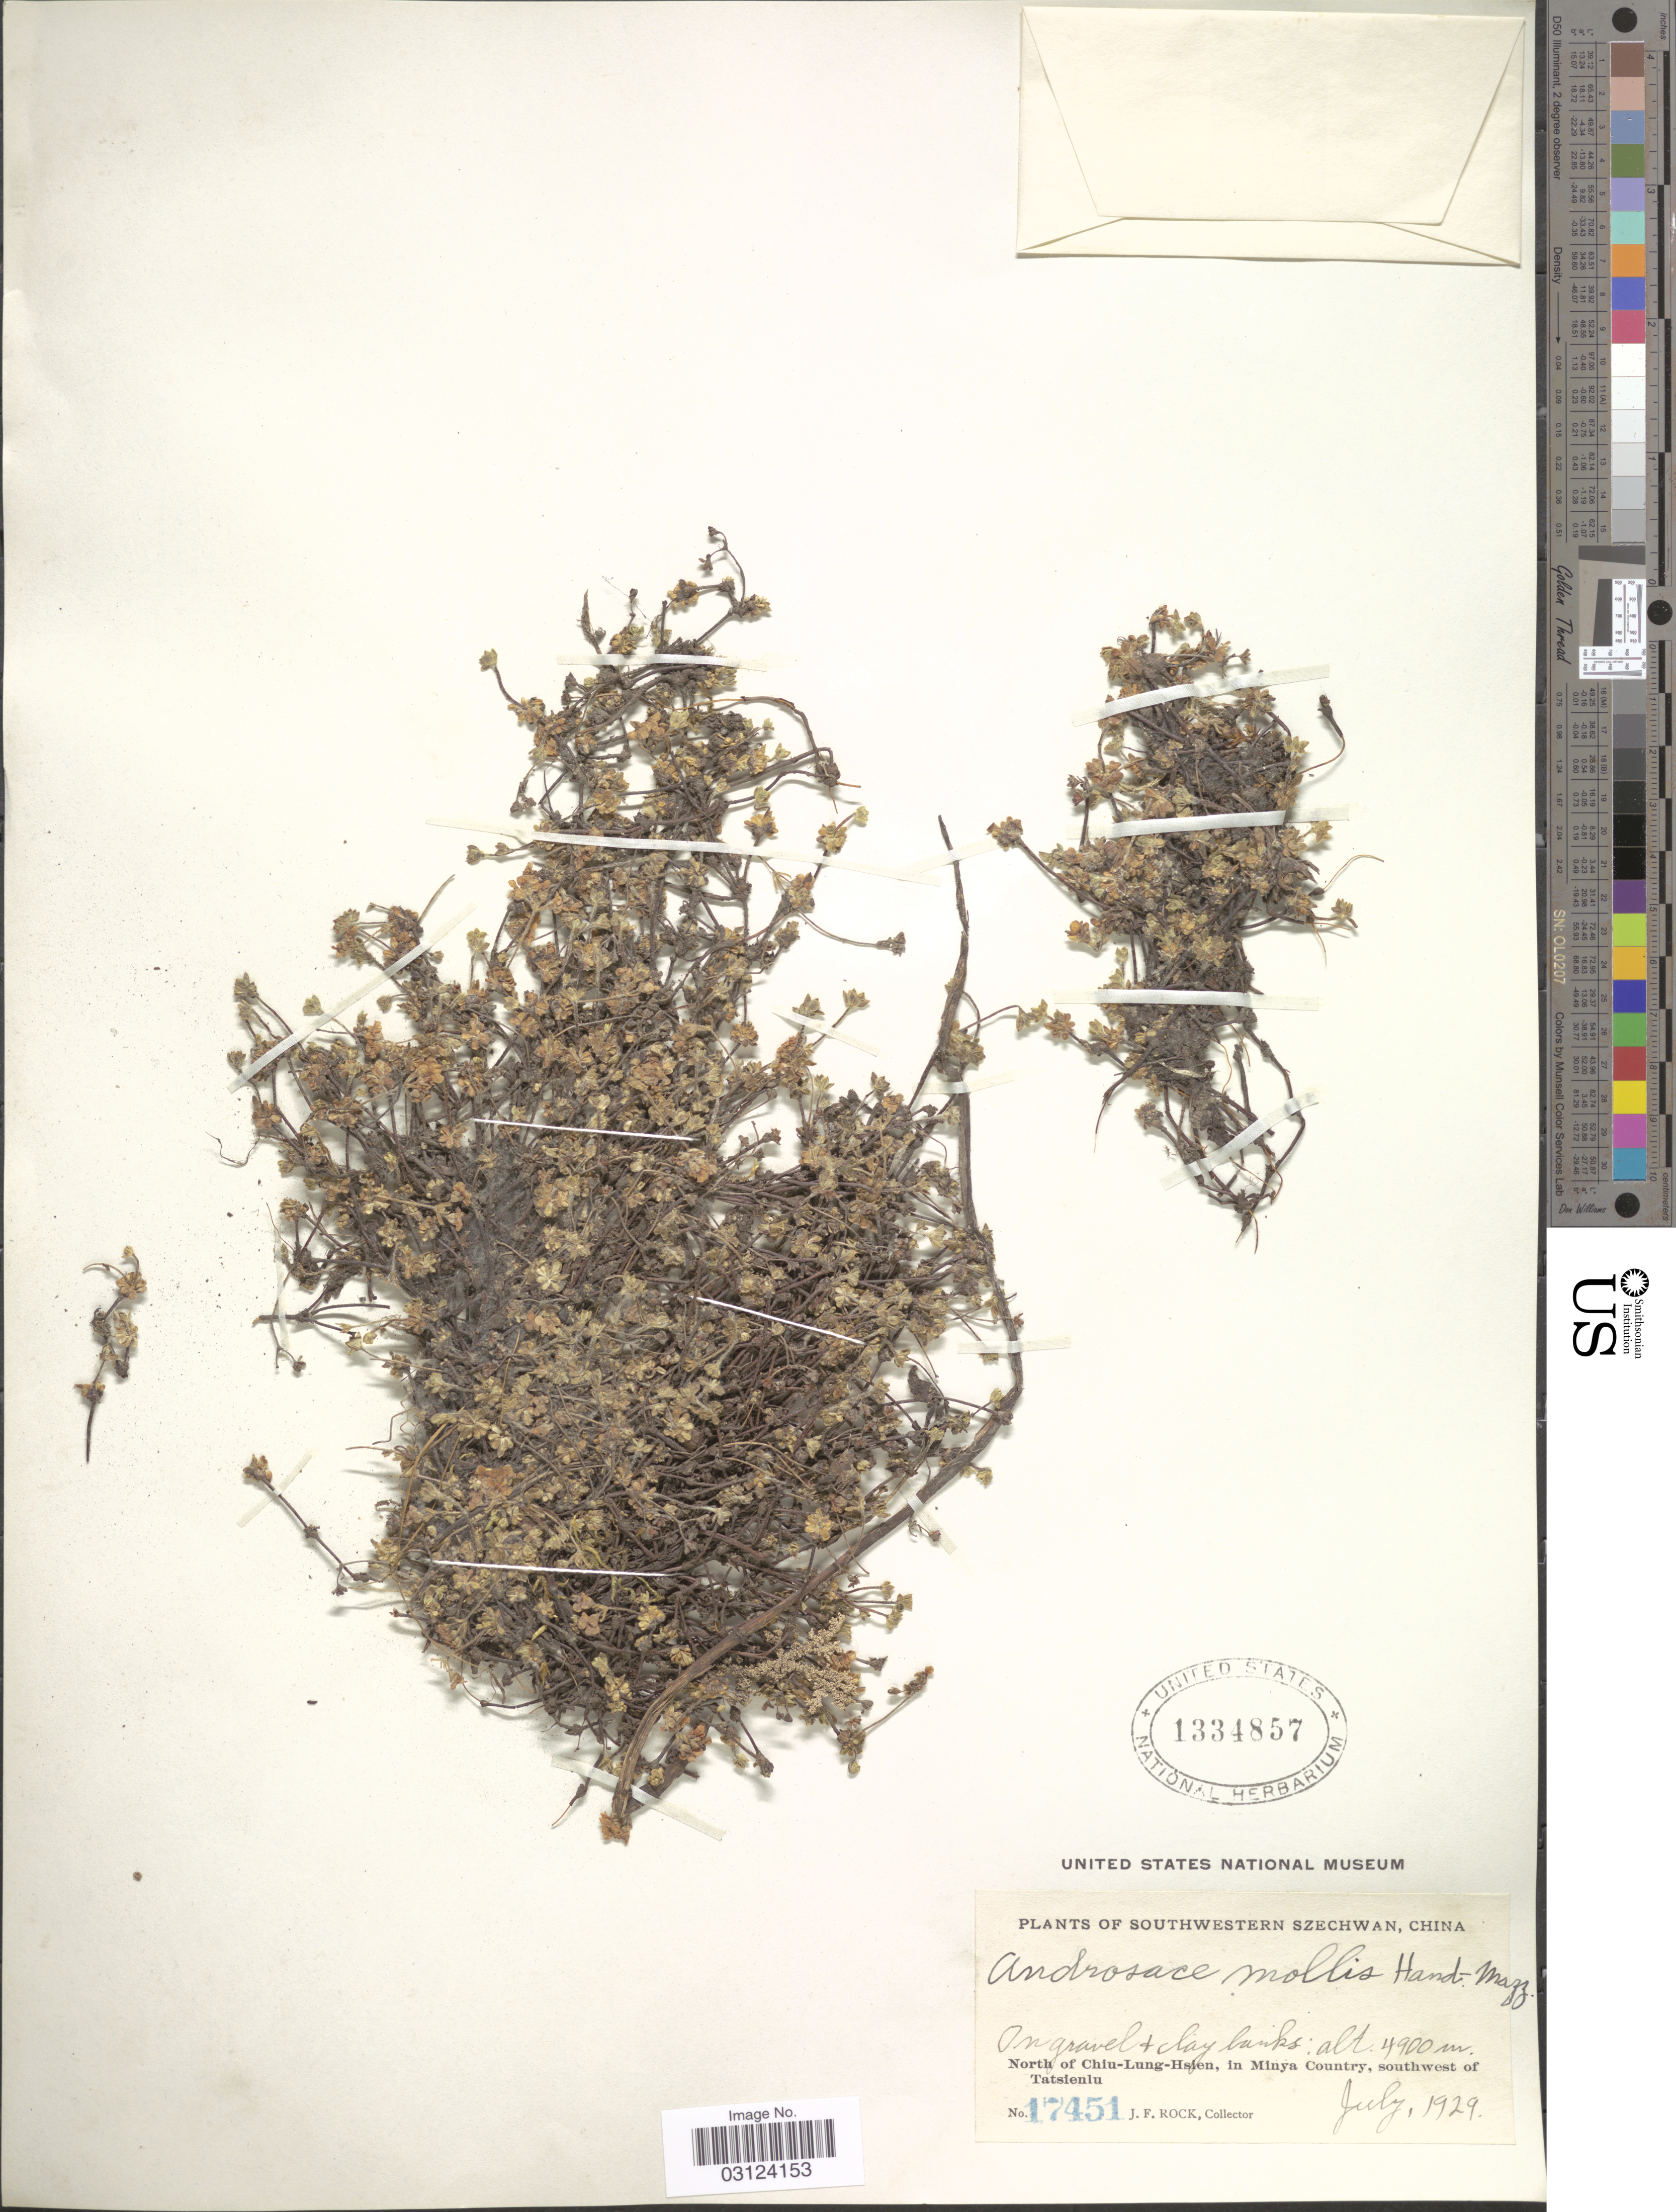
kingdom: Plantae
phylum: Tracheophyta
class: Magnoliopsida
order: Ericales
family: Primulaceae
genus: Androsace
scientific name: Androsace mollis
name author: Hand.-Mazz.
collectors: J. Rock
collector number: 17451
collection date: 1929-07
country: China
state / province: Sichuan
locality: Southwestern Szechwan, North of Chiu-Lung-Hsien, in Minya Country, southwest of Tatsienlu.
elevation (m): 4900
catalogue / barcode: US 1334857